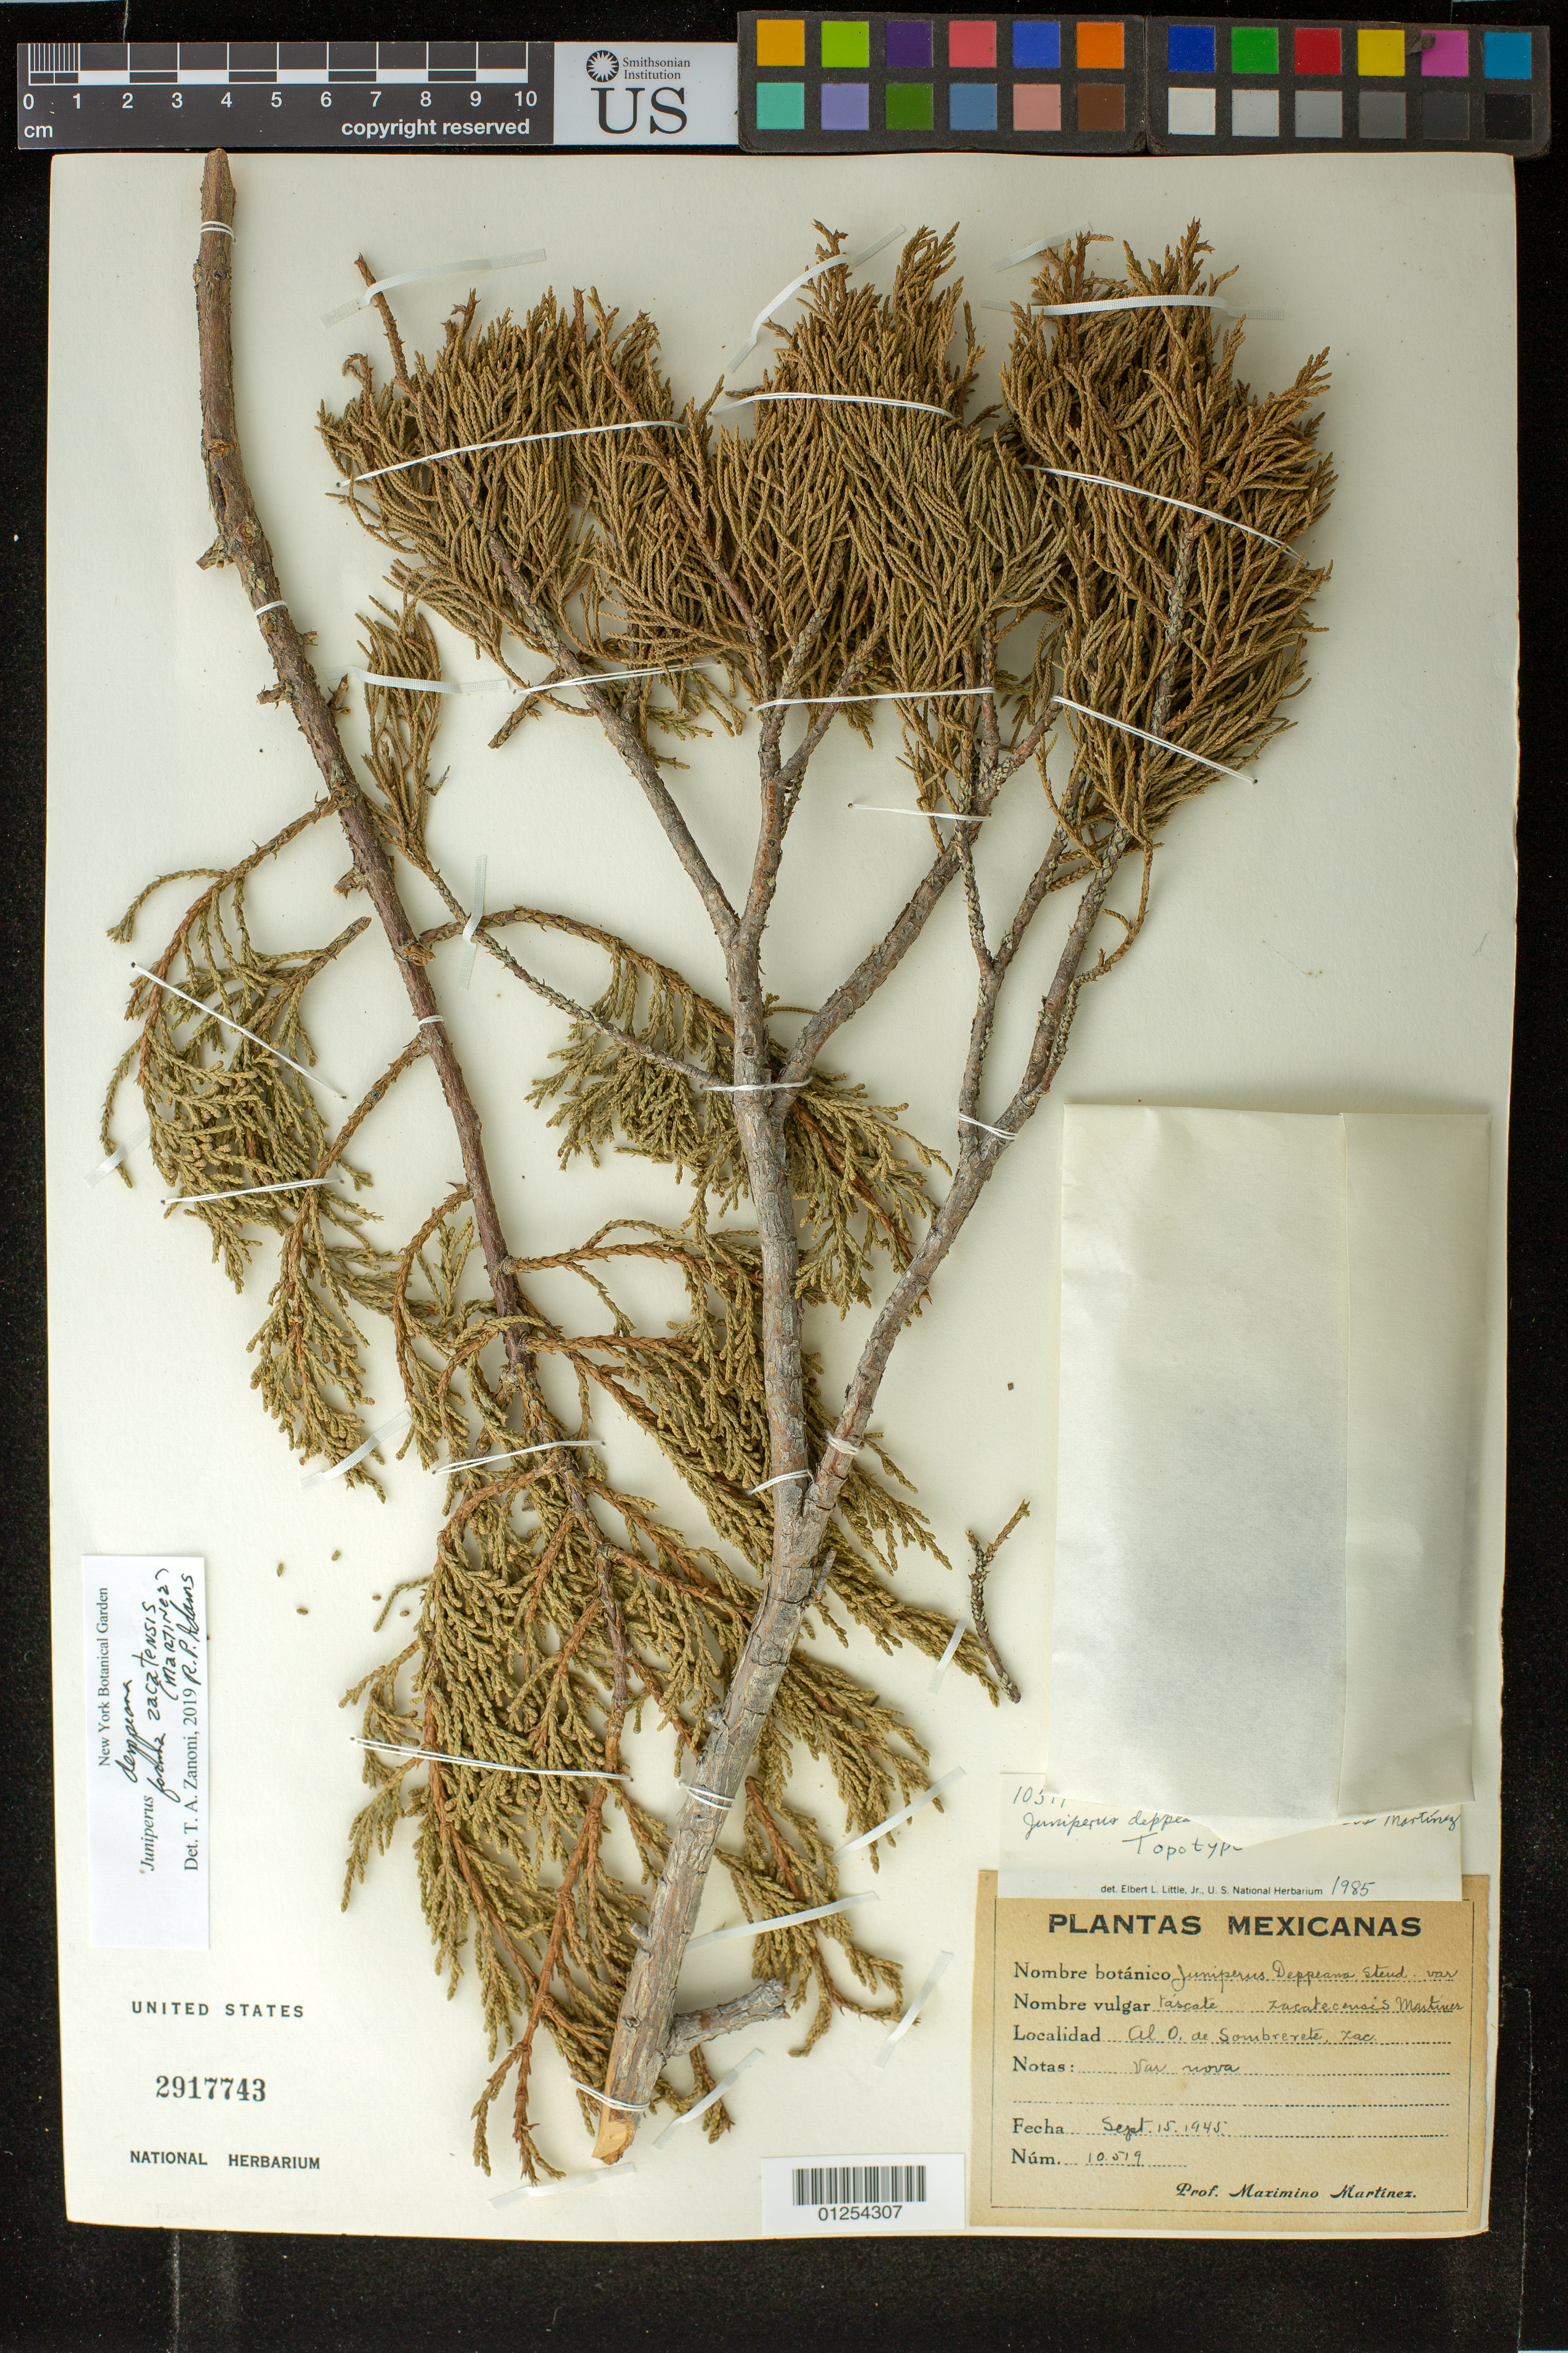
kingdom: Plantae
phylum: Tracheophyta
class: Pinopsida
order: Pinales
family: Cupressaceae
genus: Juniperus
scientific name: Juniperus deppeana var. zacatecensis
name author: Martínez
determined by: Zanoni, T. A., (NY), New York Botanical Garden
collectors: M. Martinez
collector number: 10519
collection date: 1945-09-15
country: Mexico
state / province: Zacatecas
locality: Al O, de Sombrerete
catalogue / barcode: US 2917743